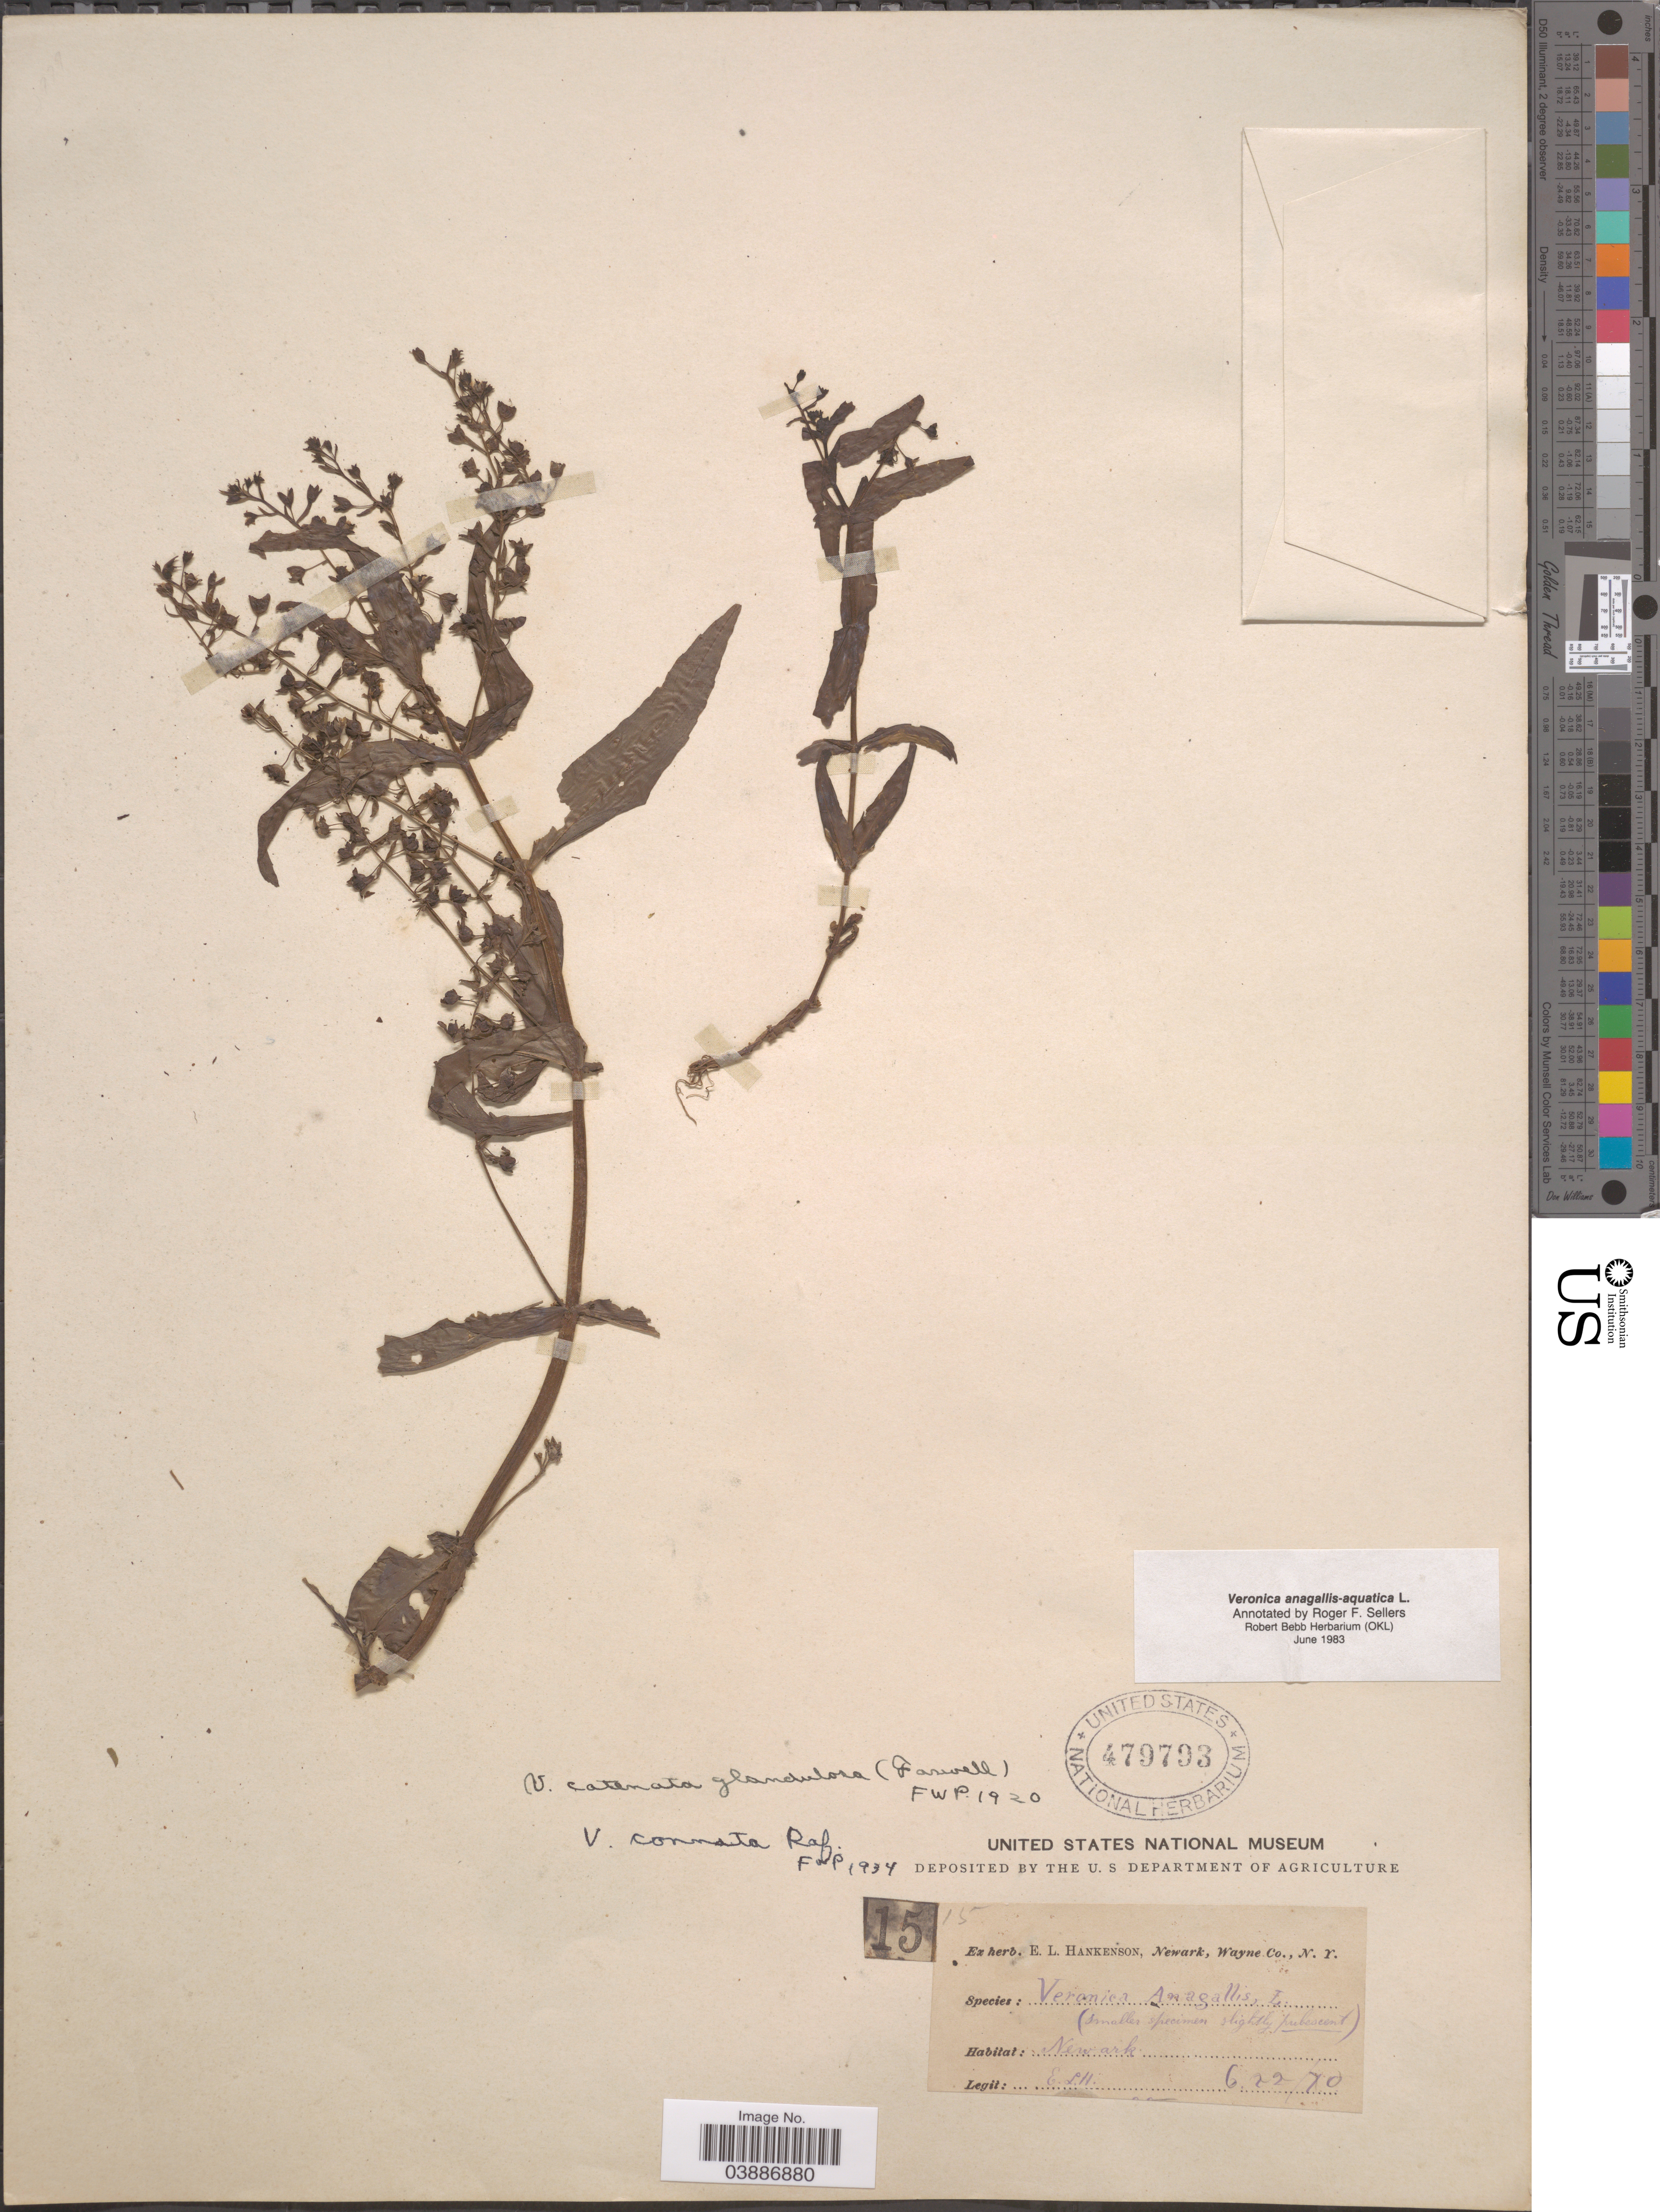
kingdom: Plantae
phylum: Tracheophyta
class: Magnoliopsida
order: Lamiales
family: Plantaginaceae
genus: Veronica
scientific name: Veronica anagallis-aquatica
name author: L.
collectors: E. Hankenson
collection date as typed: Transcribed d/m/y: 22/6/70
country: United States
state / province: New York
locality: Newark.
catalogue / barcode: US 479793